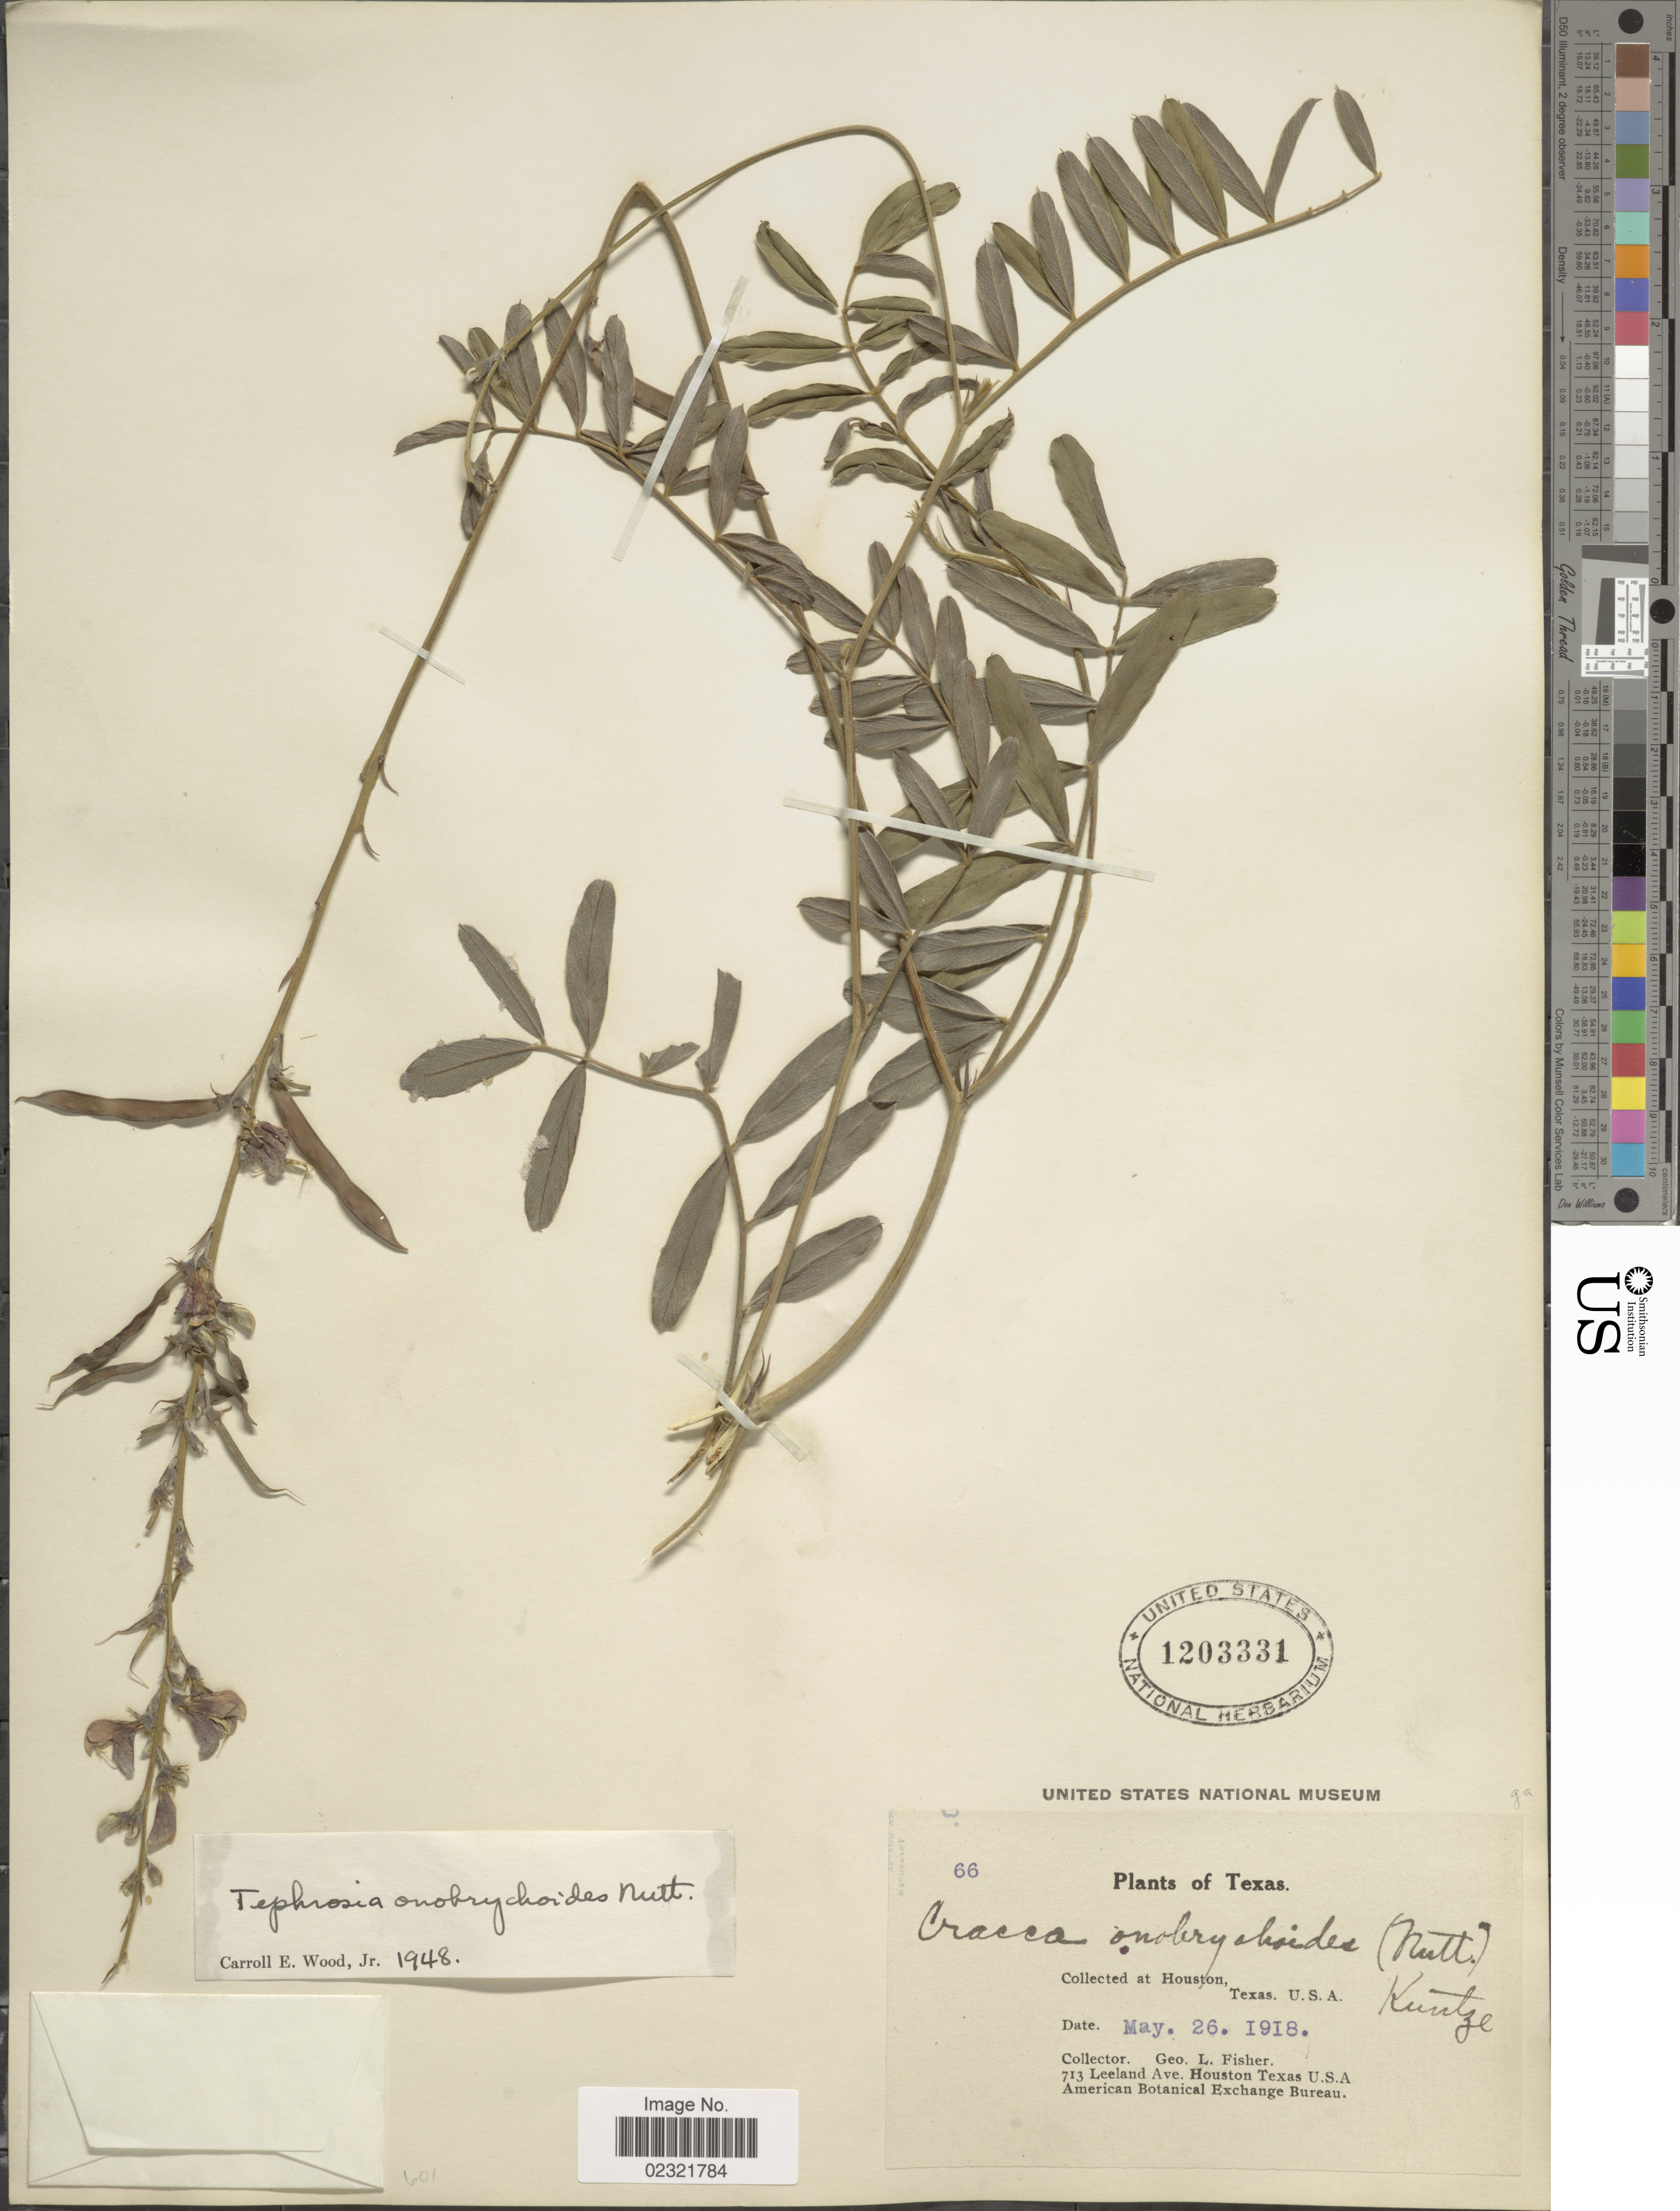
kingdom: Plantae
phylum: Tracheophyta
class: Magnoliopsida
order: Fabales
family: Fabaceae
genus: Tephrosia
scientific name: Tephrosia onobrychoides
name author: Nutt.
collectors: G. L. Fisher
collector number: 66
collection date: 1918-05-26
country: United States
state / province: Texas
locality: Houston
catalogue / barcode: US 1203331